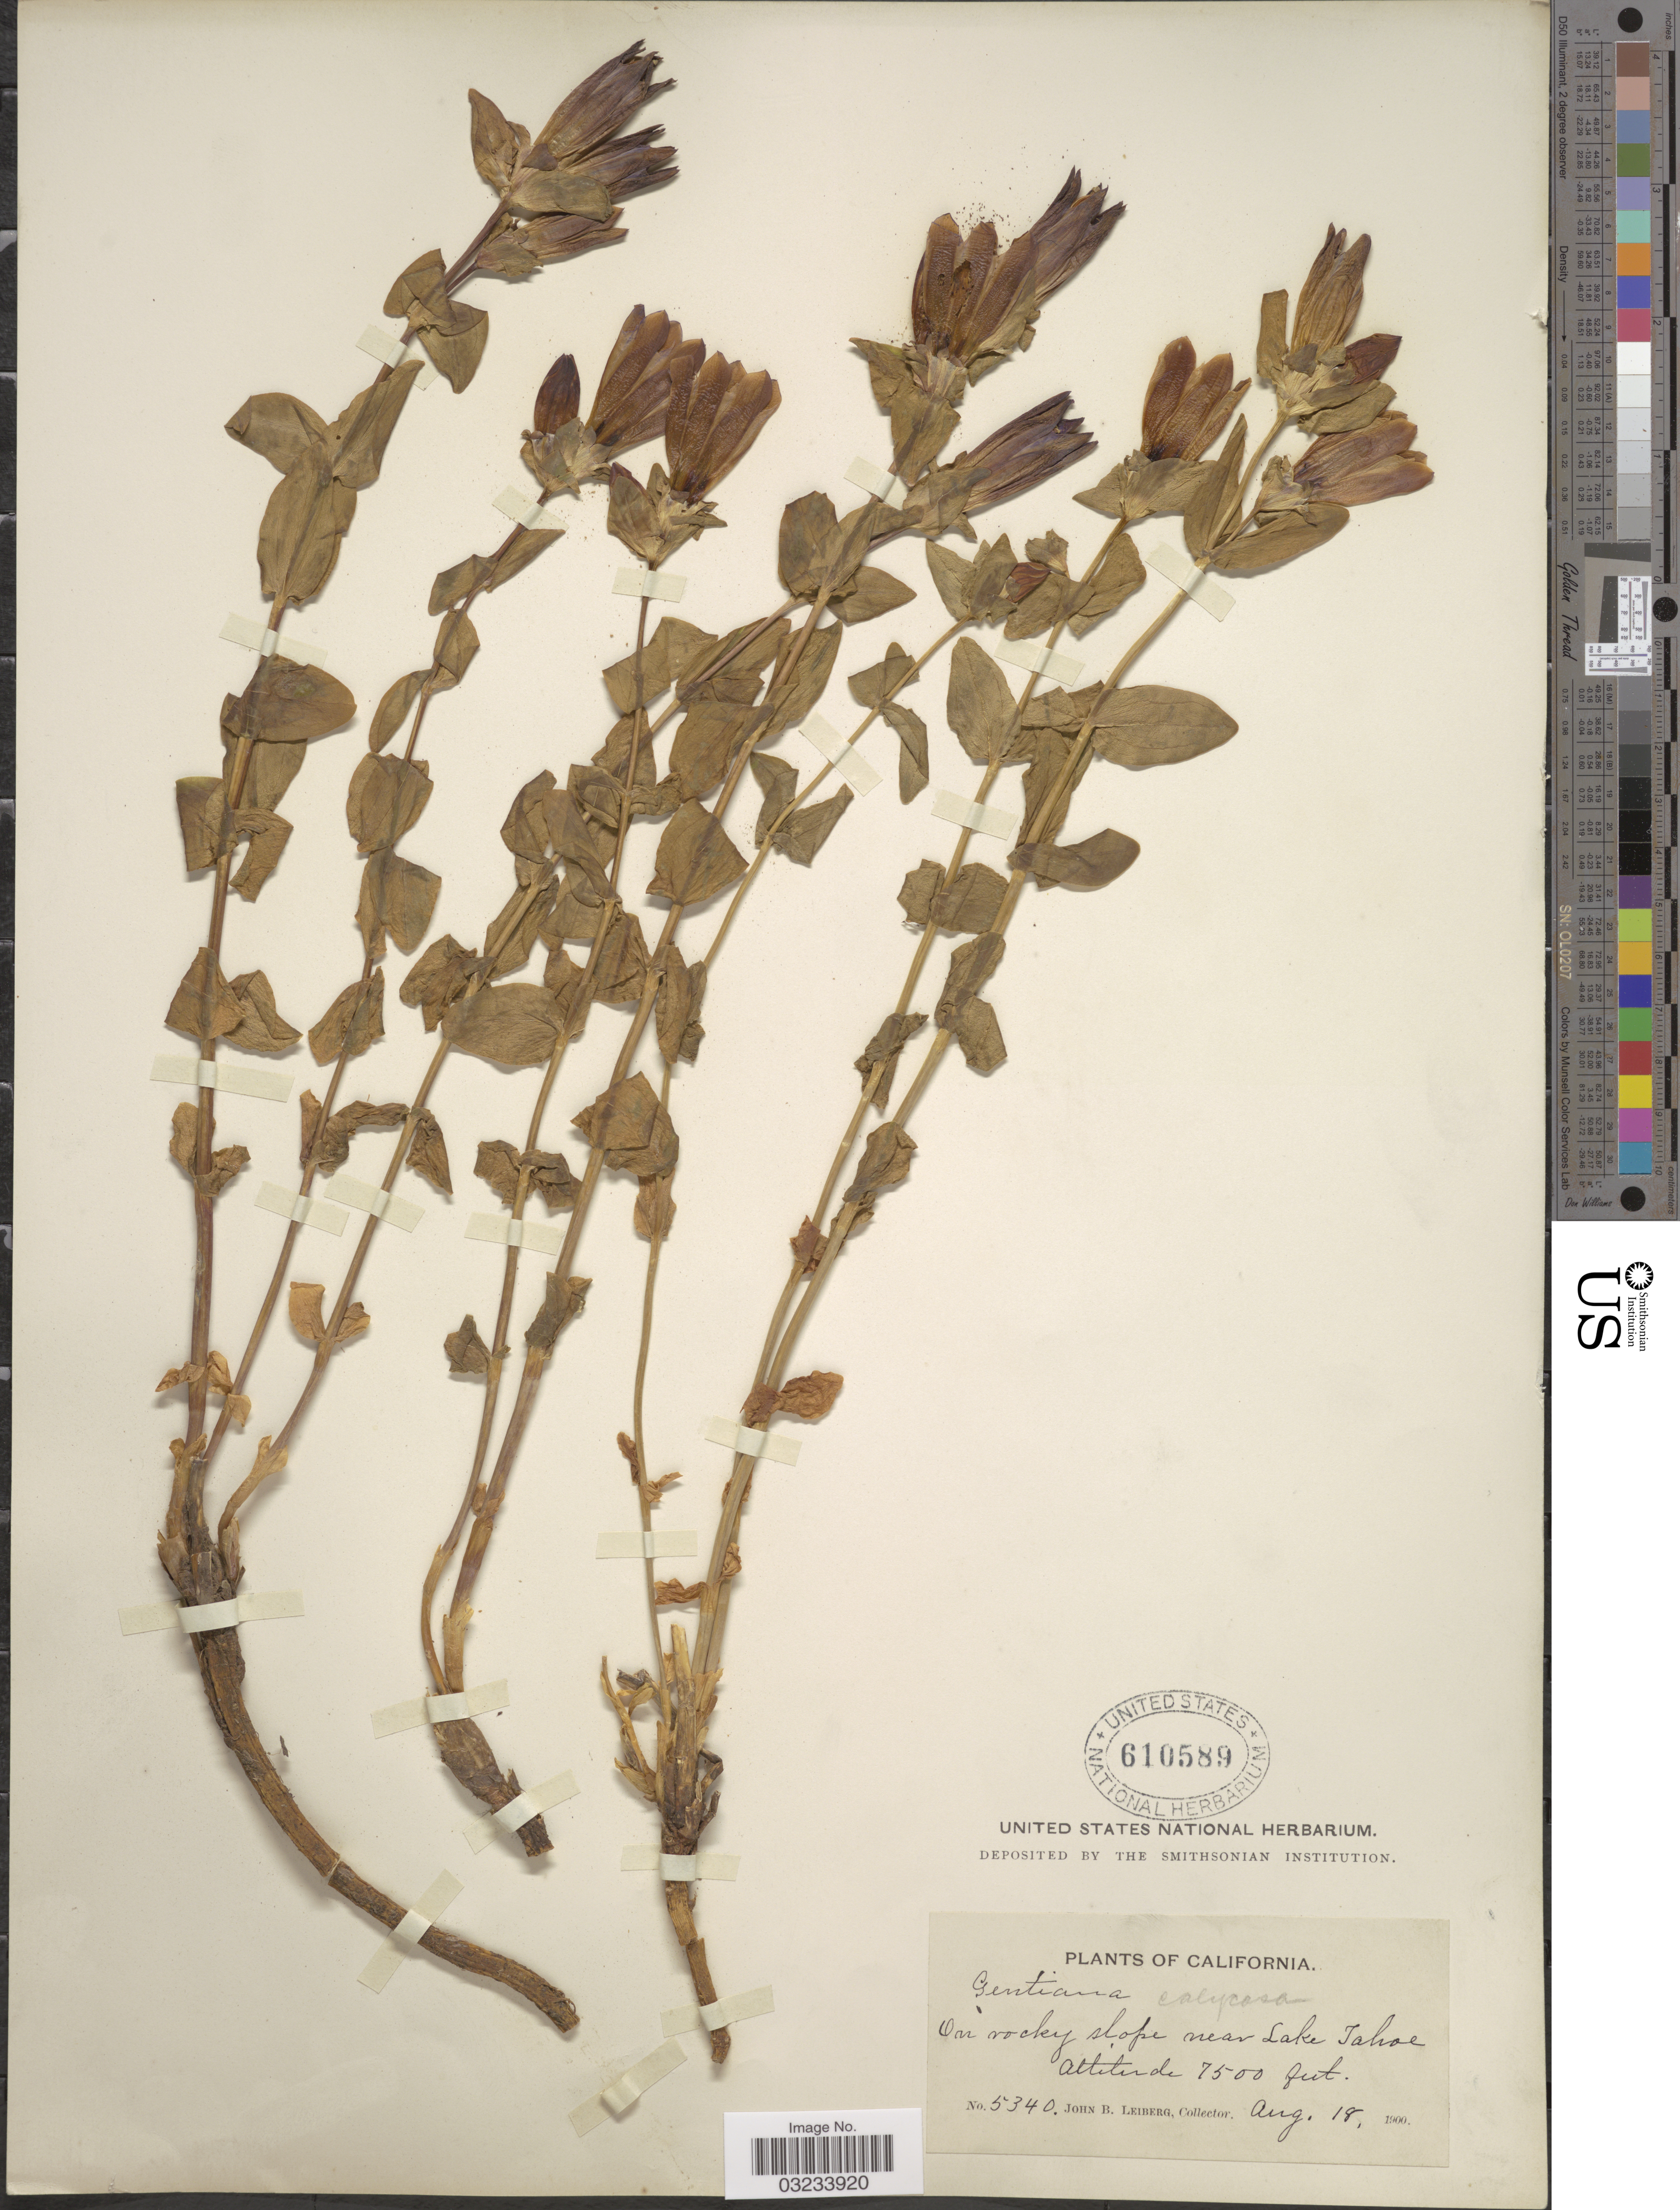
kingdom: Plantae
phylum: Tracheophyta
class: Magnoliopsida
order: Gentianales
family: Gentianaceae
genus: Gentiana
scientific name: Gentiana calycosa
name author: Griseb.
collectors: J. B. Leiberg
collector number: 5340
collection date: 1900-08-18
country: United States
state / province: California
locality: On rocky slope near Lake Tahoe.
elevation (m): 2286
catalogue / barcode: US 610589